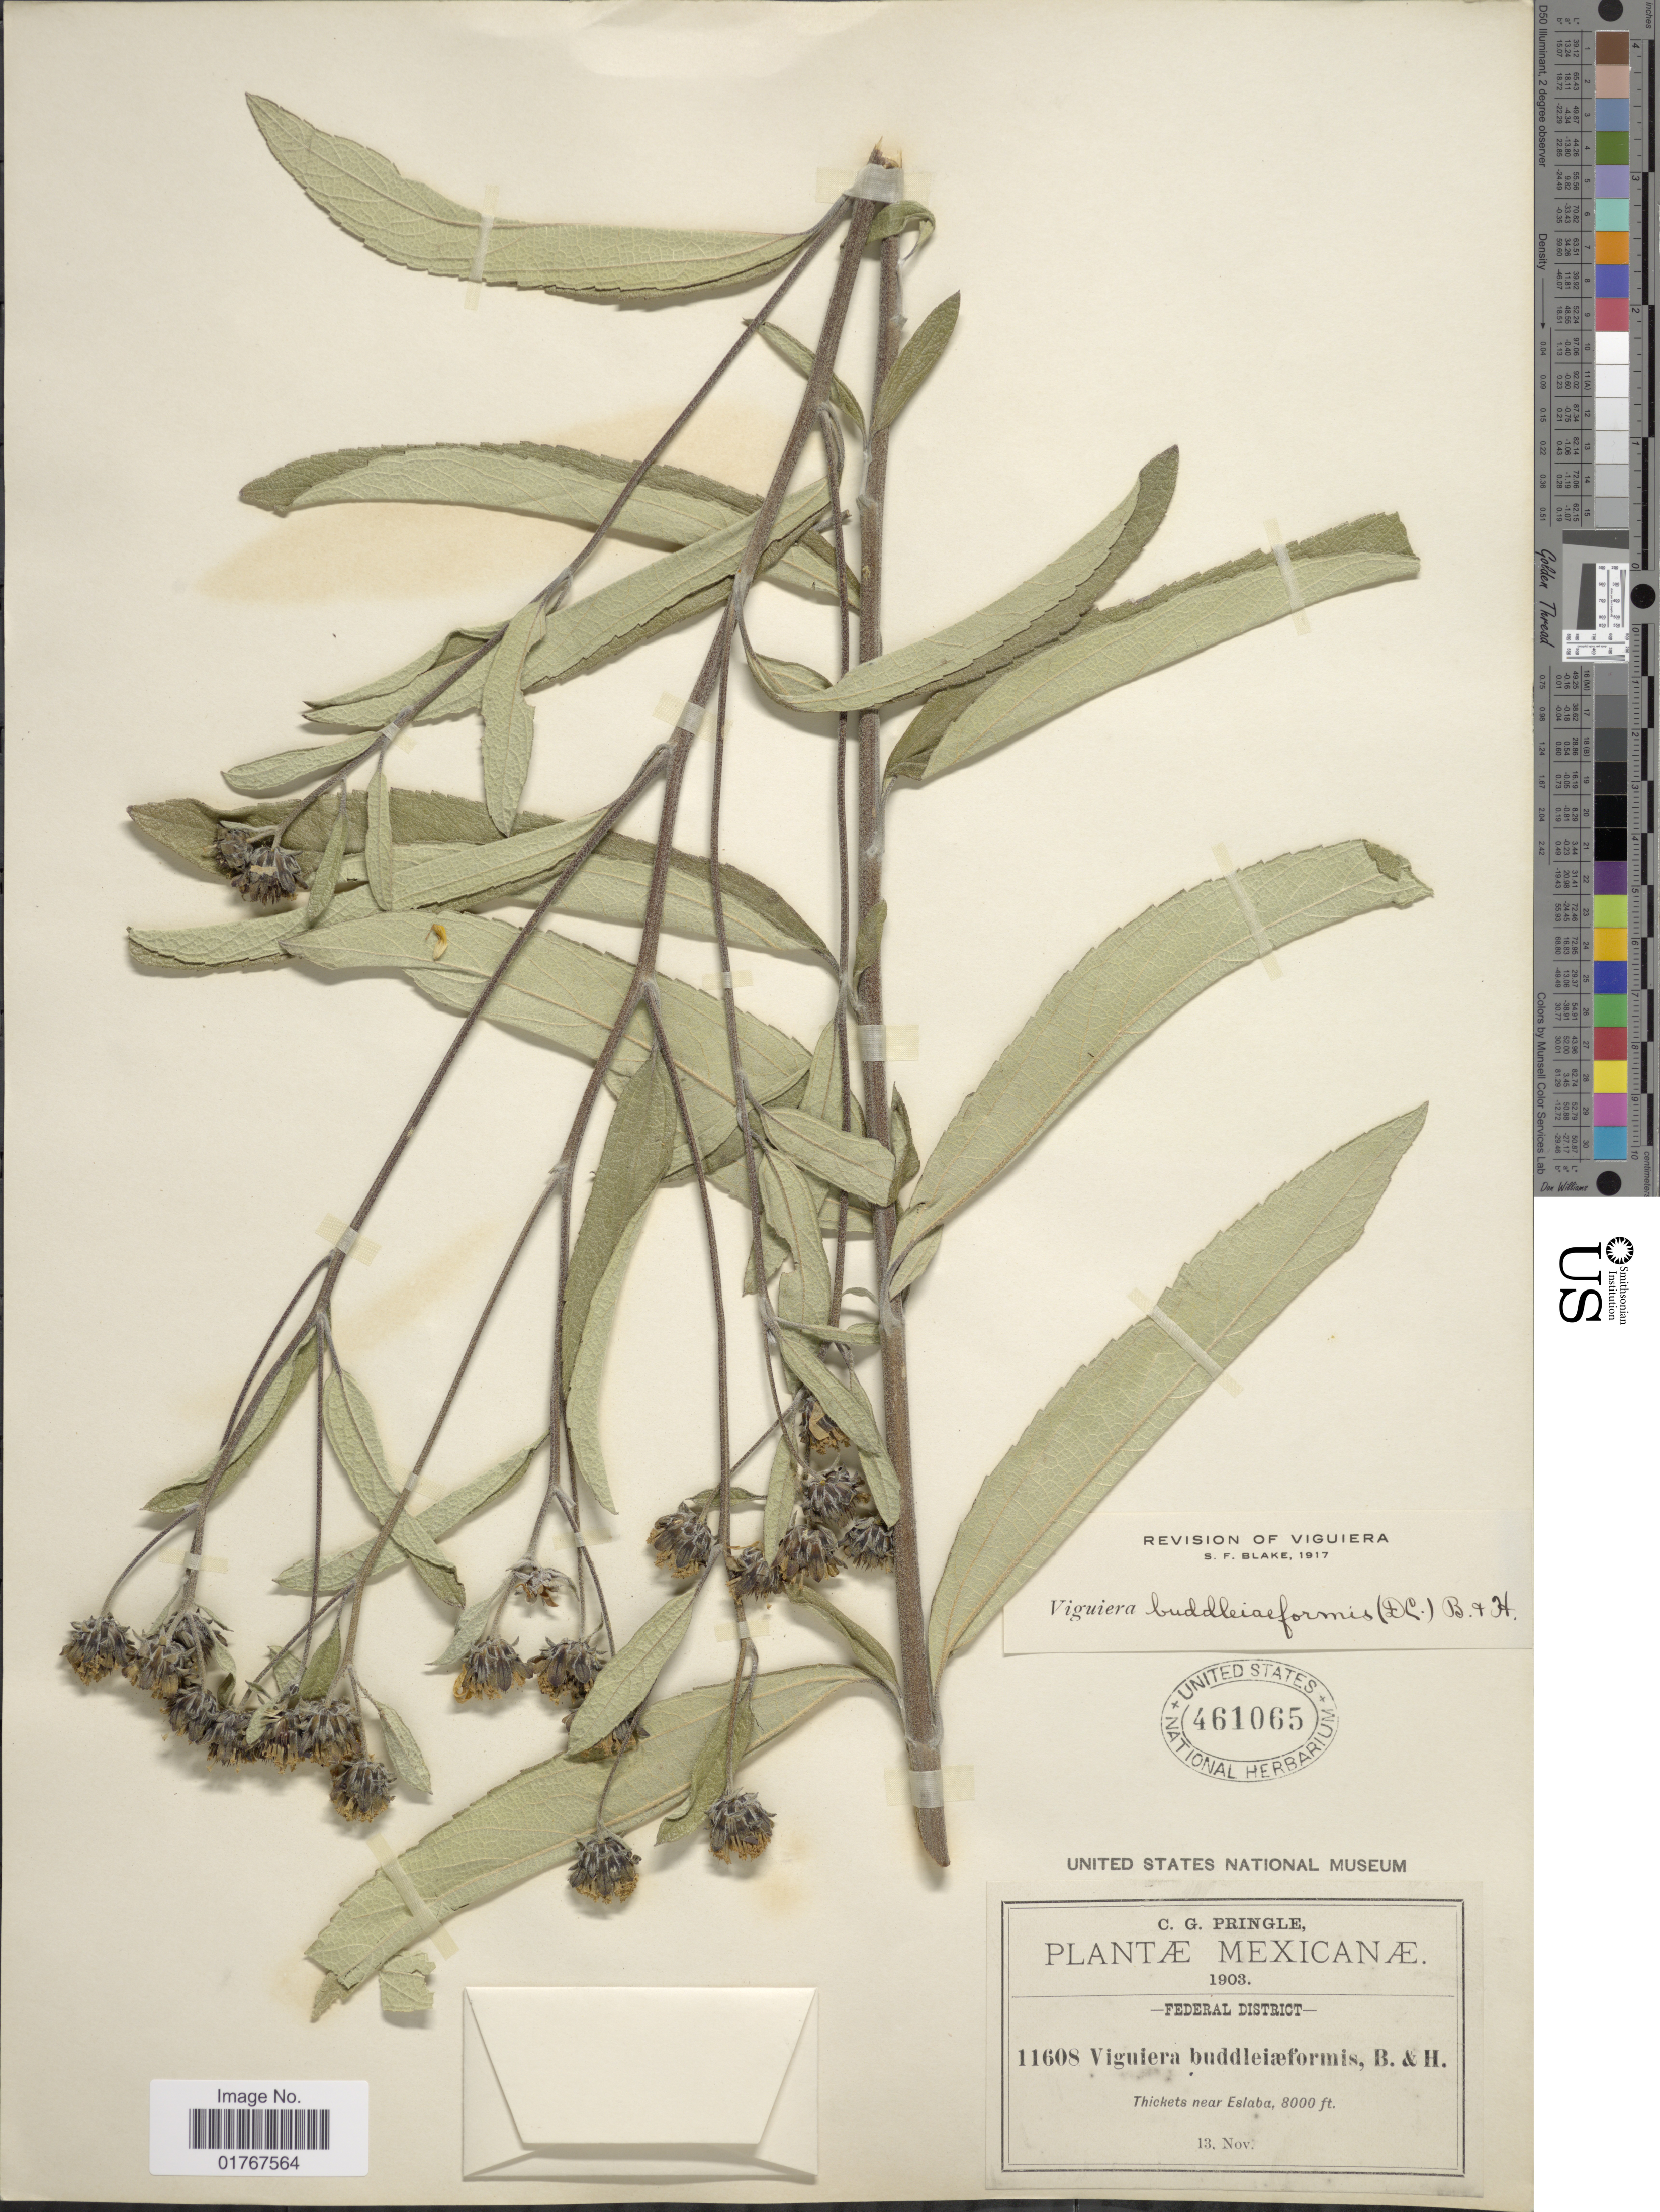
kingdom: Plantae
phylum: Tracheophyta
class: Magnoliopsida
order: Asterales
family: Asteraceae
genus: Viguiera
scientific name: Viguiera buddleiaformis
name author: (DC.) Benth. & Hook.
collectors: C. G. Pringle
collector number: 11608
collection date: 1903-11-13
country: Mexico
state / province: Distrito Federal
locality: Federal District, Thickets near Eslaba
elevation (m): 2438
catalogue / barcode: US 461065